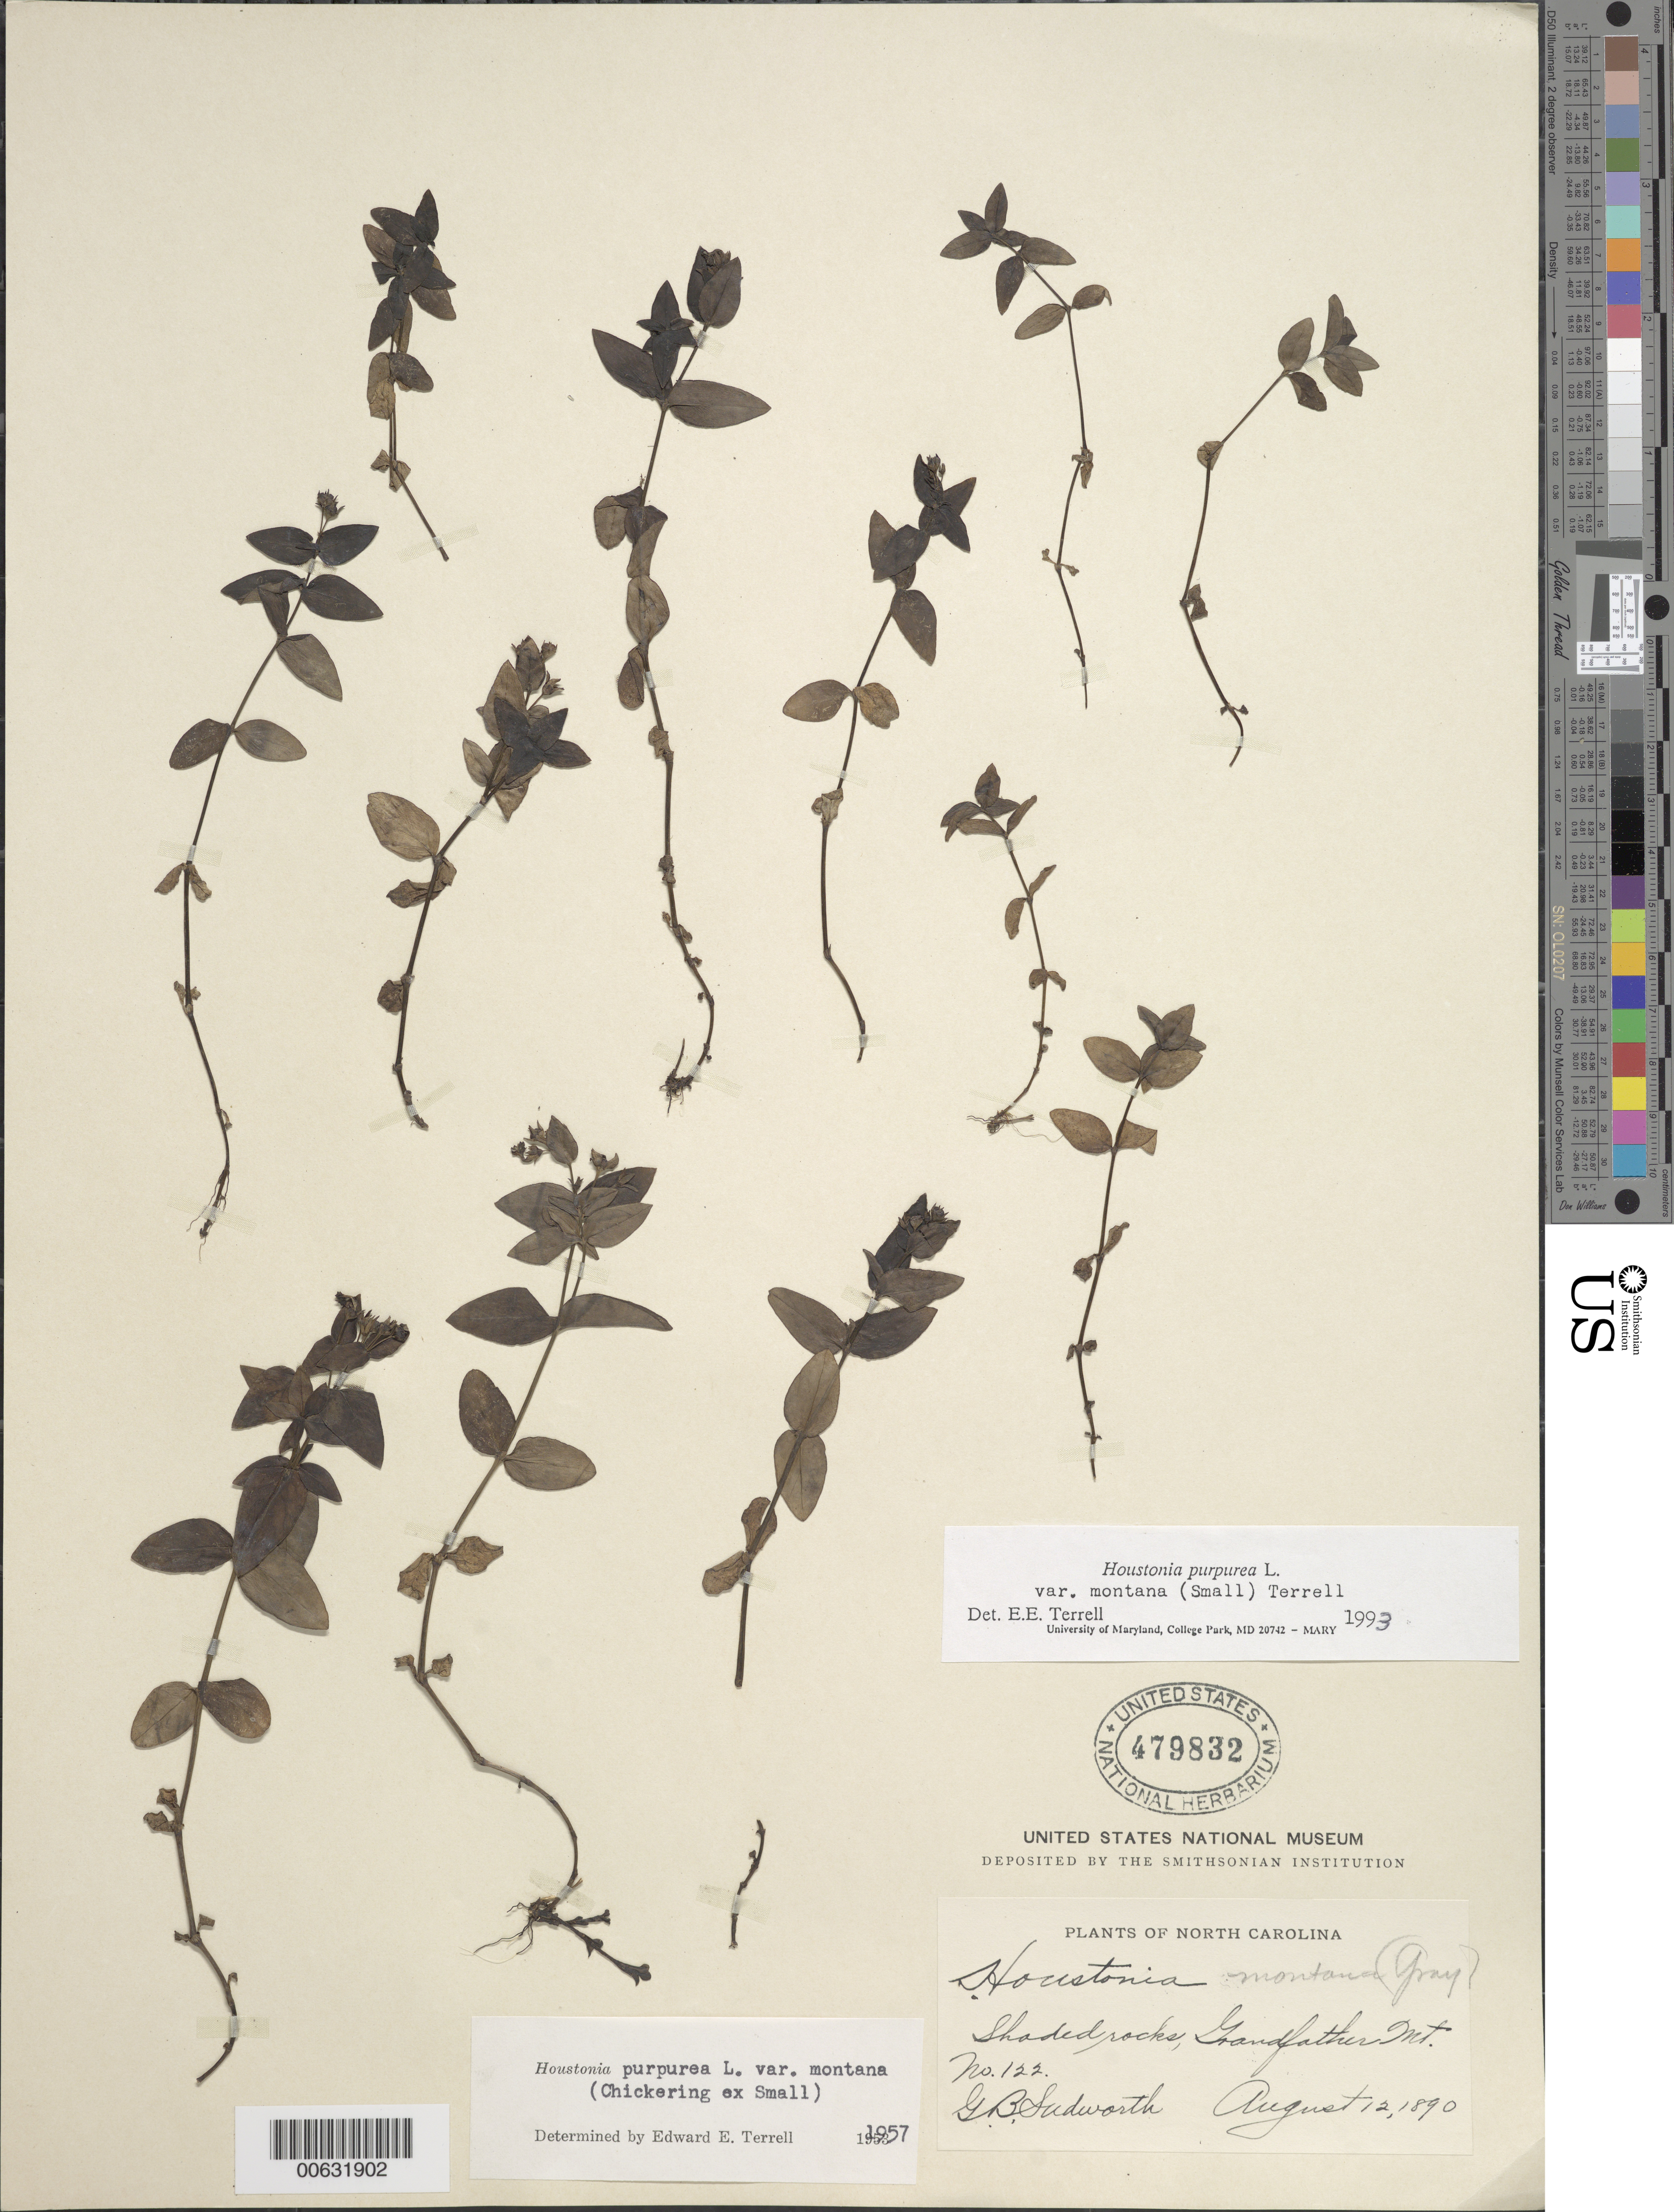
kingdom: Plantae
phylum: Tracheophyta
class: Magnoliopsida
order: Gentianales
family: Rubiaceae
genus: Houstonia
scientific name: Houstonia purpurea var. montana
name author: (Small) Terrell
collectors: G. B. Sudworth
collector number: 122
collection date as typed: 12 Aug 1890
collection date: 1890-08-12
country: United States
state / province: North Carolina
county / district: Avery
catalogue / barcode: US 479832